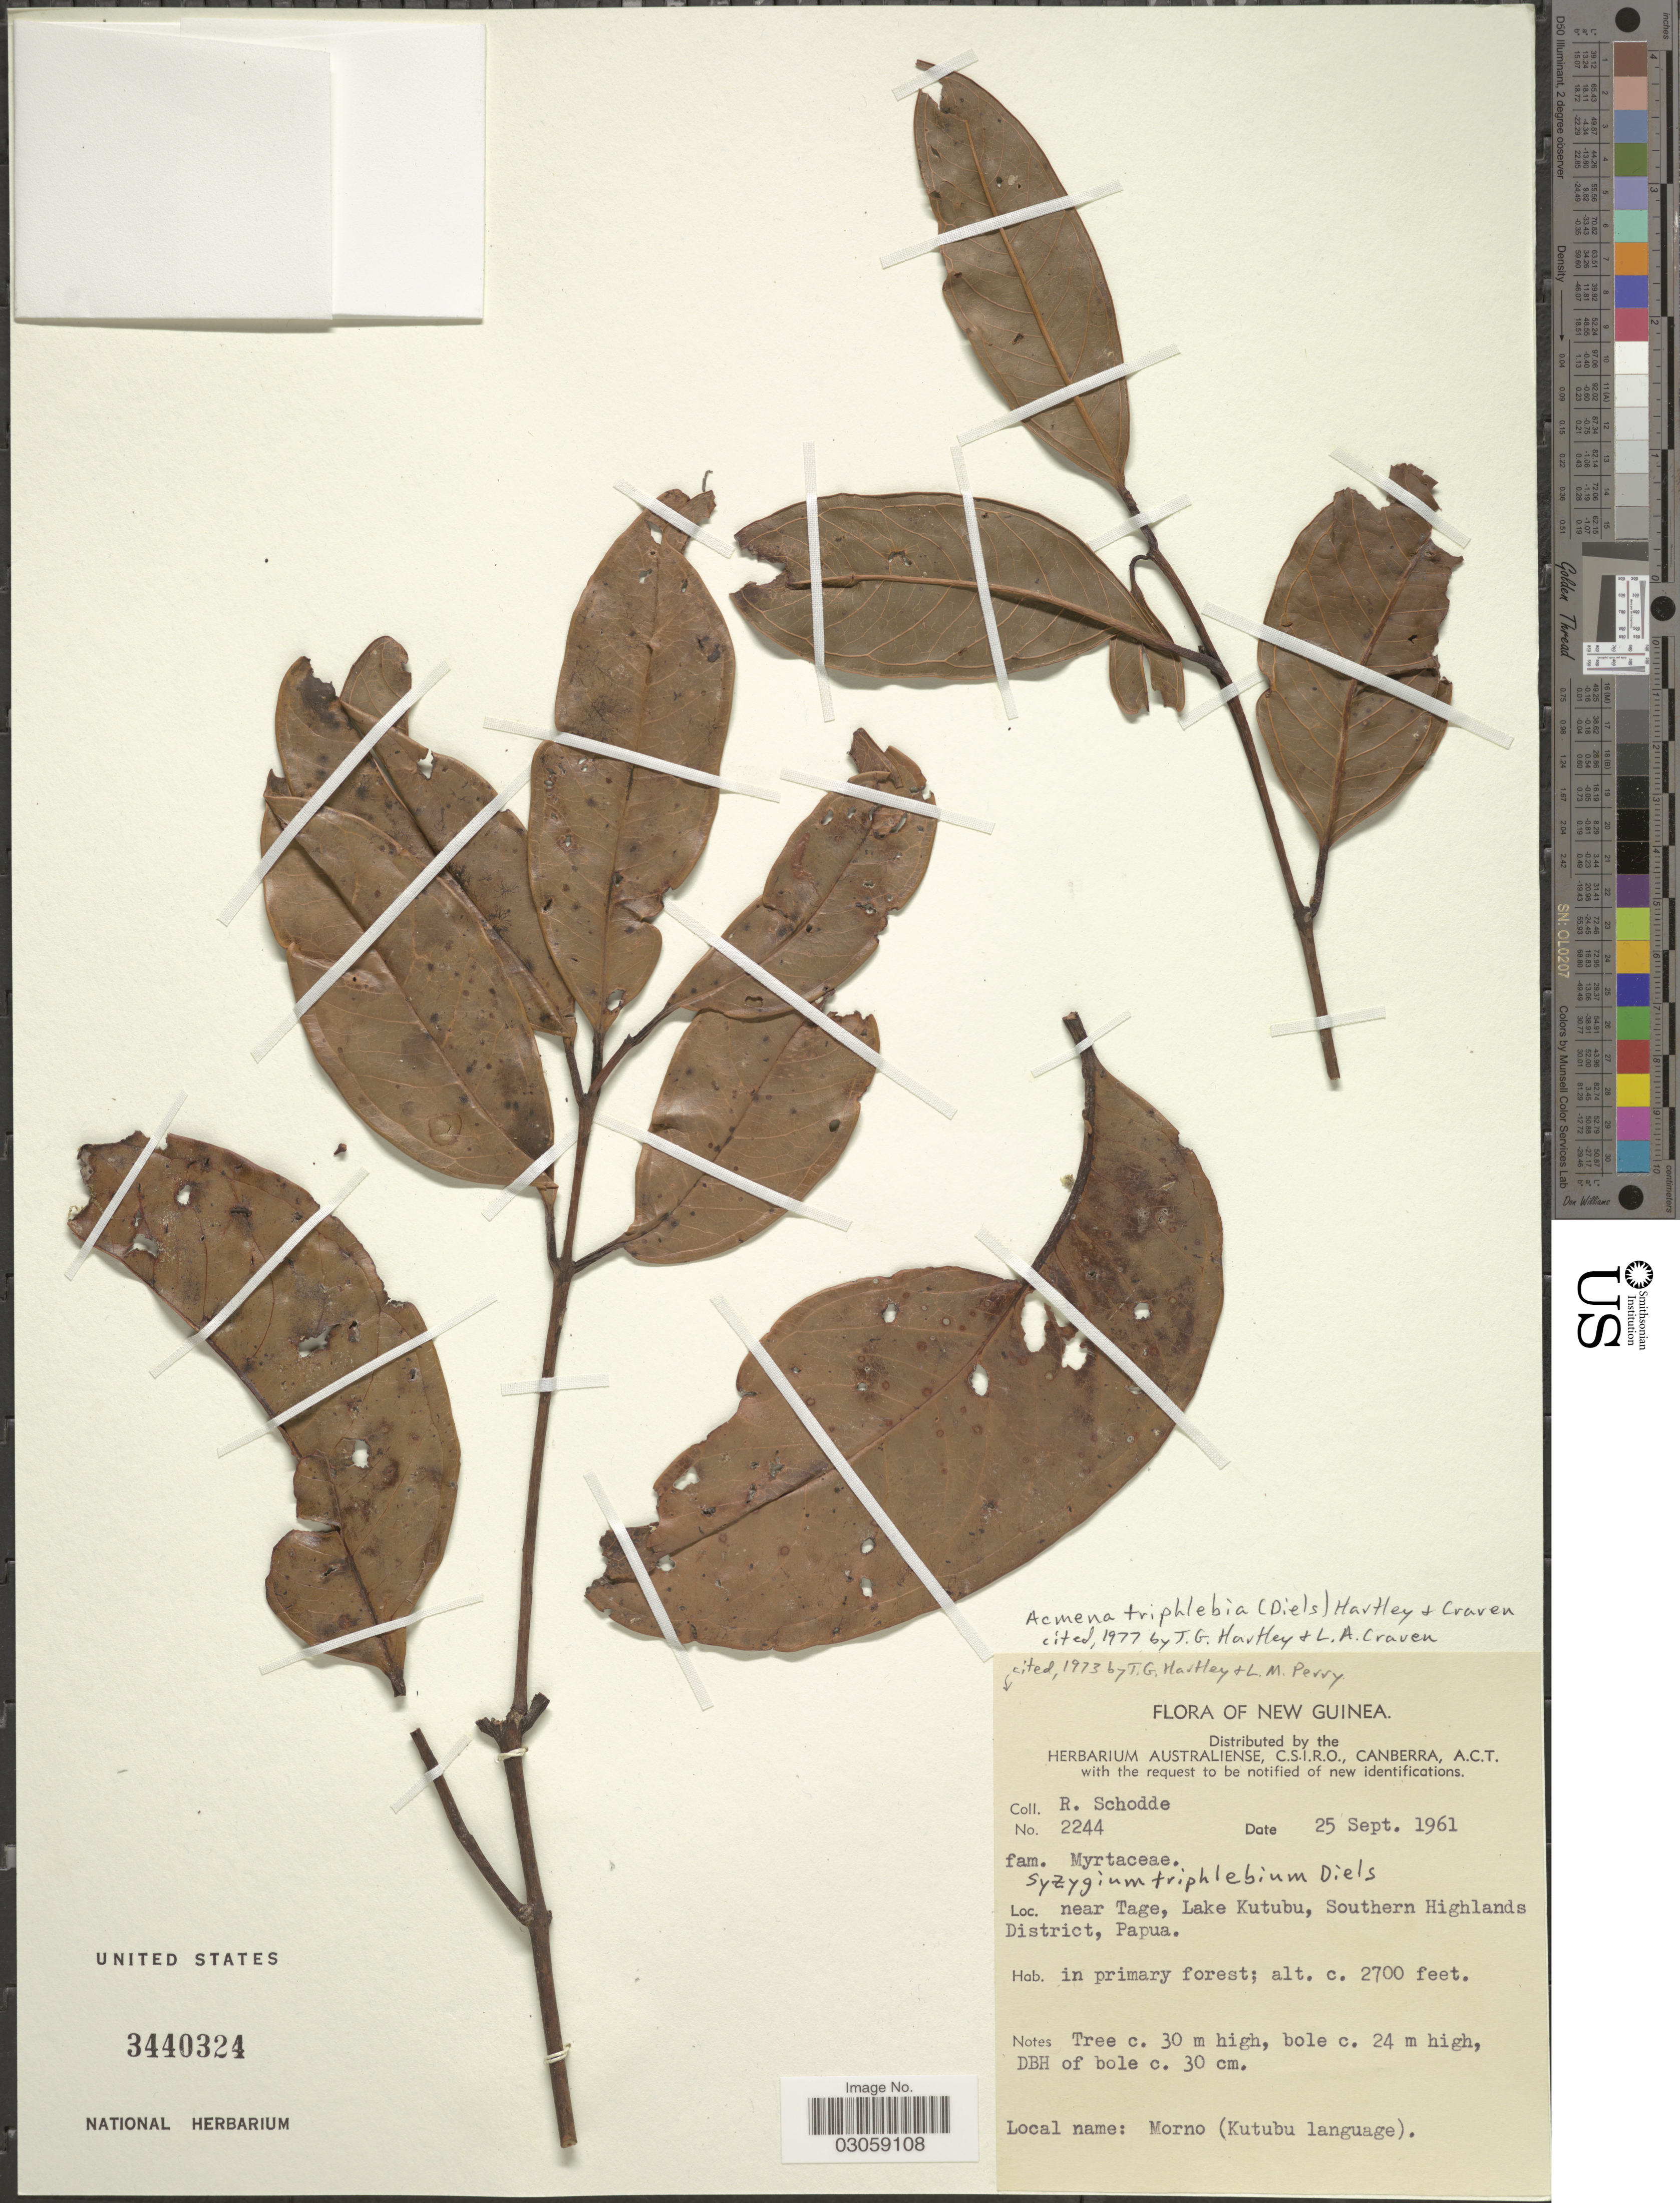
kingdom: Plantae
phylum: Tracheophyta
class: Magnoliopsida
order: Myrtales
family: Myrtaceae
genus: Syzygium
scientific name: Syzygium triphlebium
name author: Diels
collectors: R. Schodde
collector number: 2244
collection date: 1961-09-25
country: Papua New Guinea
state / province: Southern Highlands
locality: New Guinea, near Tage, Lake Kutubu, Southern Highlands District, Papua.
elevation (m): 823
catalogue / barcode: US 3440324